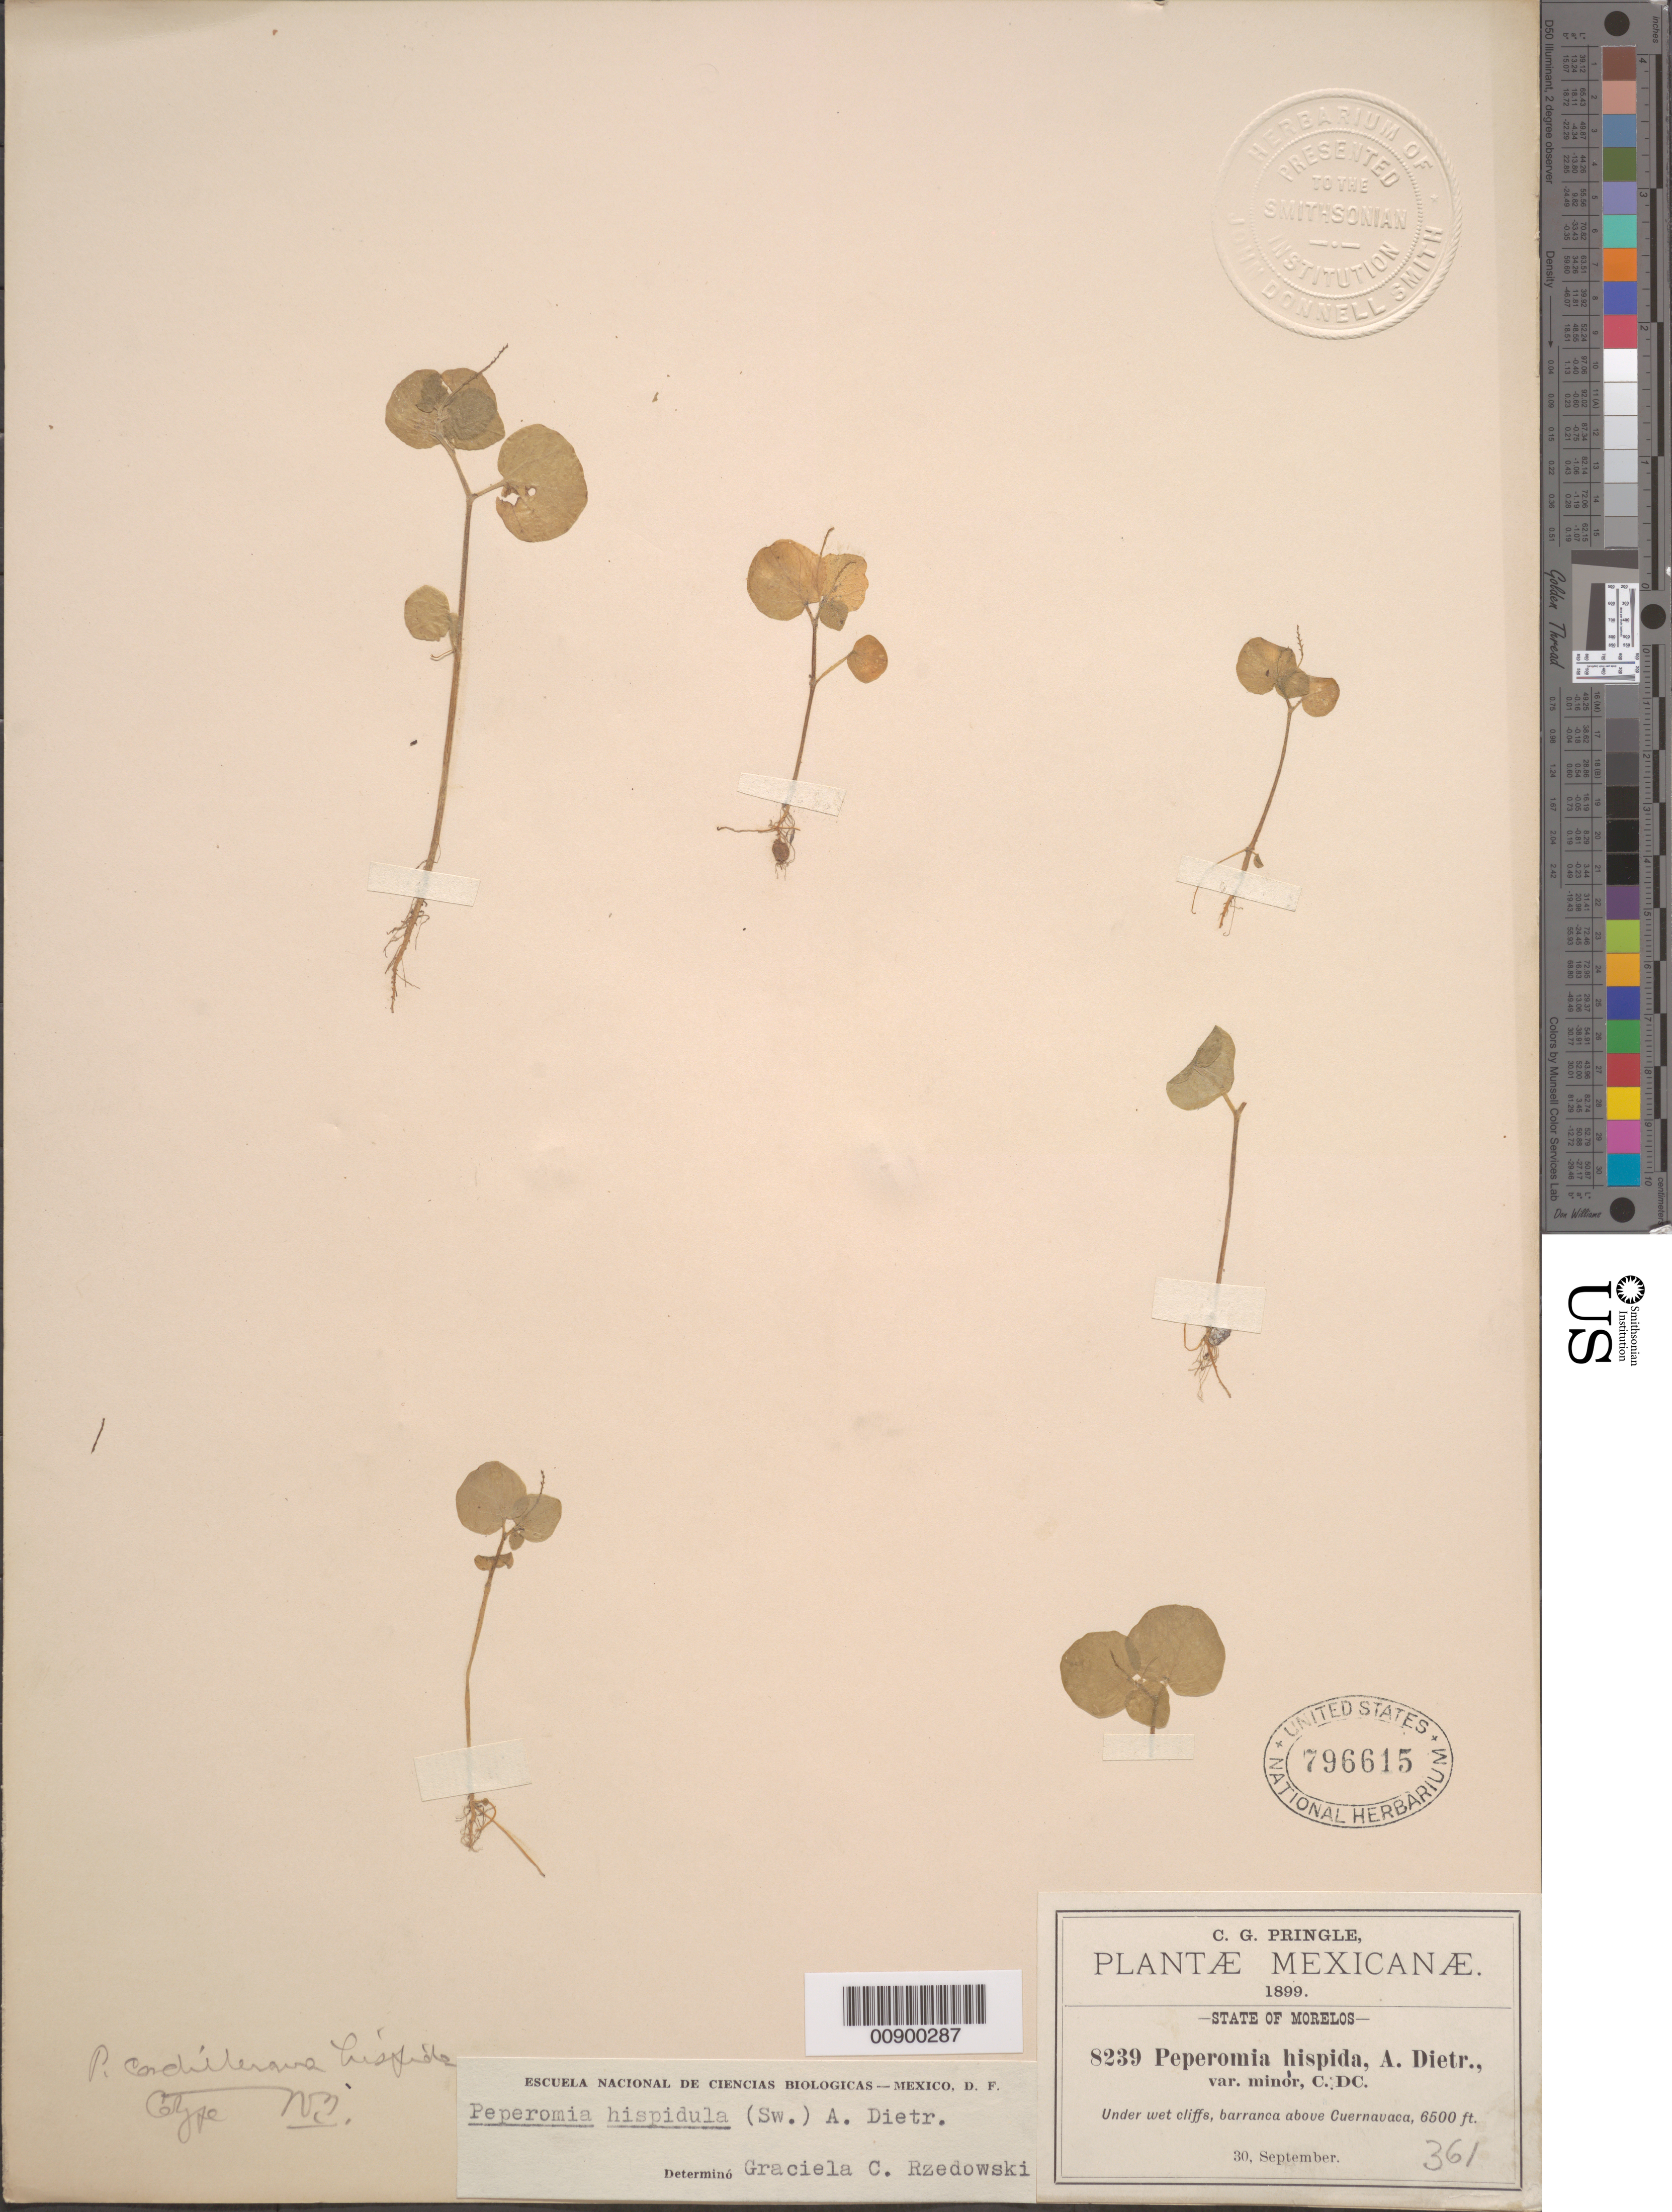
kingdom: Plantae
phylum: Tracheophyta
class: Magnoliopsida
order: Piperales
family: Piperaceae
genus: Peperomia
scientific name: Peperomia hispiduliformis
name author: Trel. in Moldenke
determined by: Jiménez, José Estaban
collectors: C. G. Pringle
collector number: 8239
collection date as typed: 30 Sep 1899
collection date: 1899-09-30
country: Mexico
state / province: Morelos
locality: Barranca above Cuernavaca, Morelos.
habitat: Under wet cliffs.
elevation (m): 1981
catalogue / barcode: US 796615